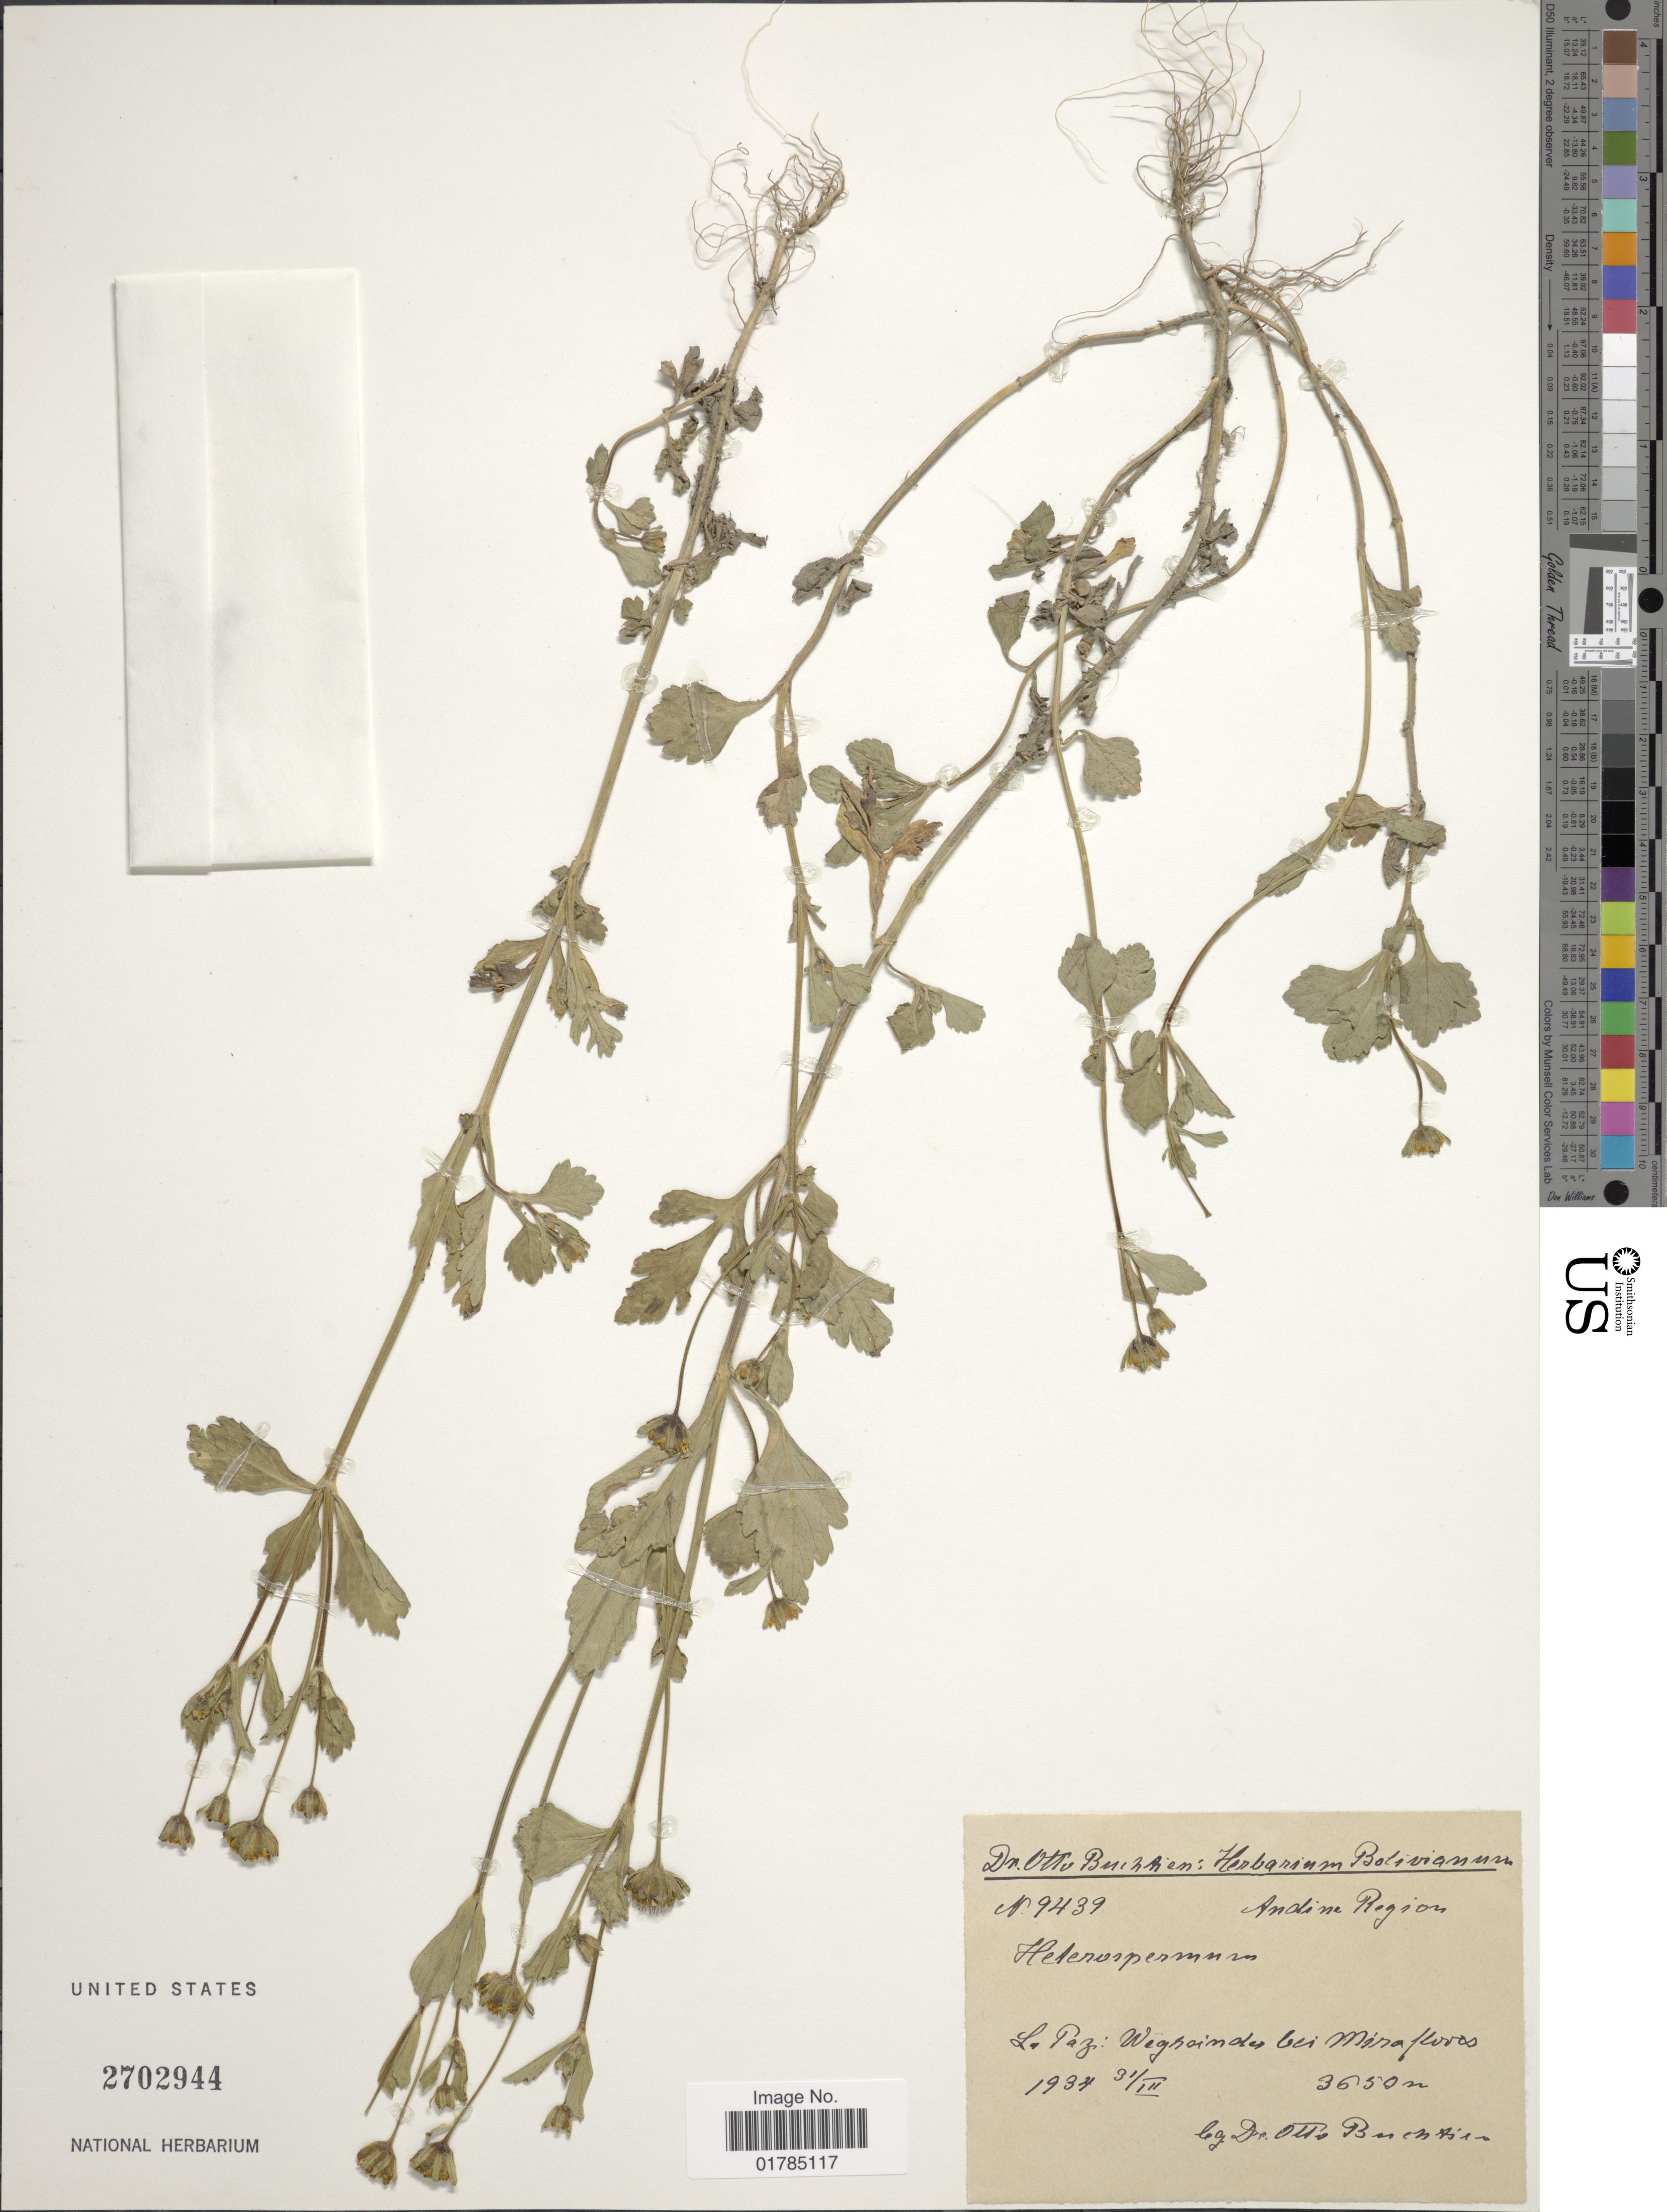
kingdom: Plantae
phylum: Tracheophyta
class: Magnoliopsida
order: Asterales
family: Asteraceae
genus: Heterosperma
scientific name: Heterosperma diversifolium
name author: Kunth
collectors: O. Buchtien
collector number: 439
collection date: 1934-03-31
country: Bolivia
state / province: La Paz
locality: Wegranden bei Miraflores, Andine Region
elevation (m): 3650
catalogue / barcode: US 2702944